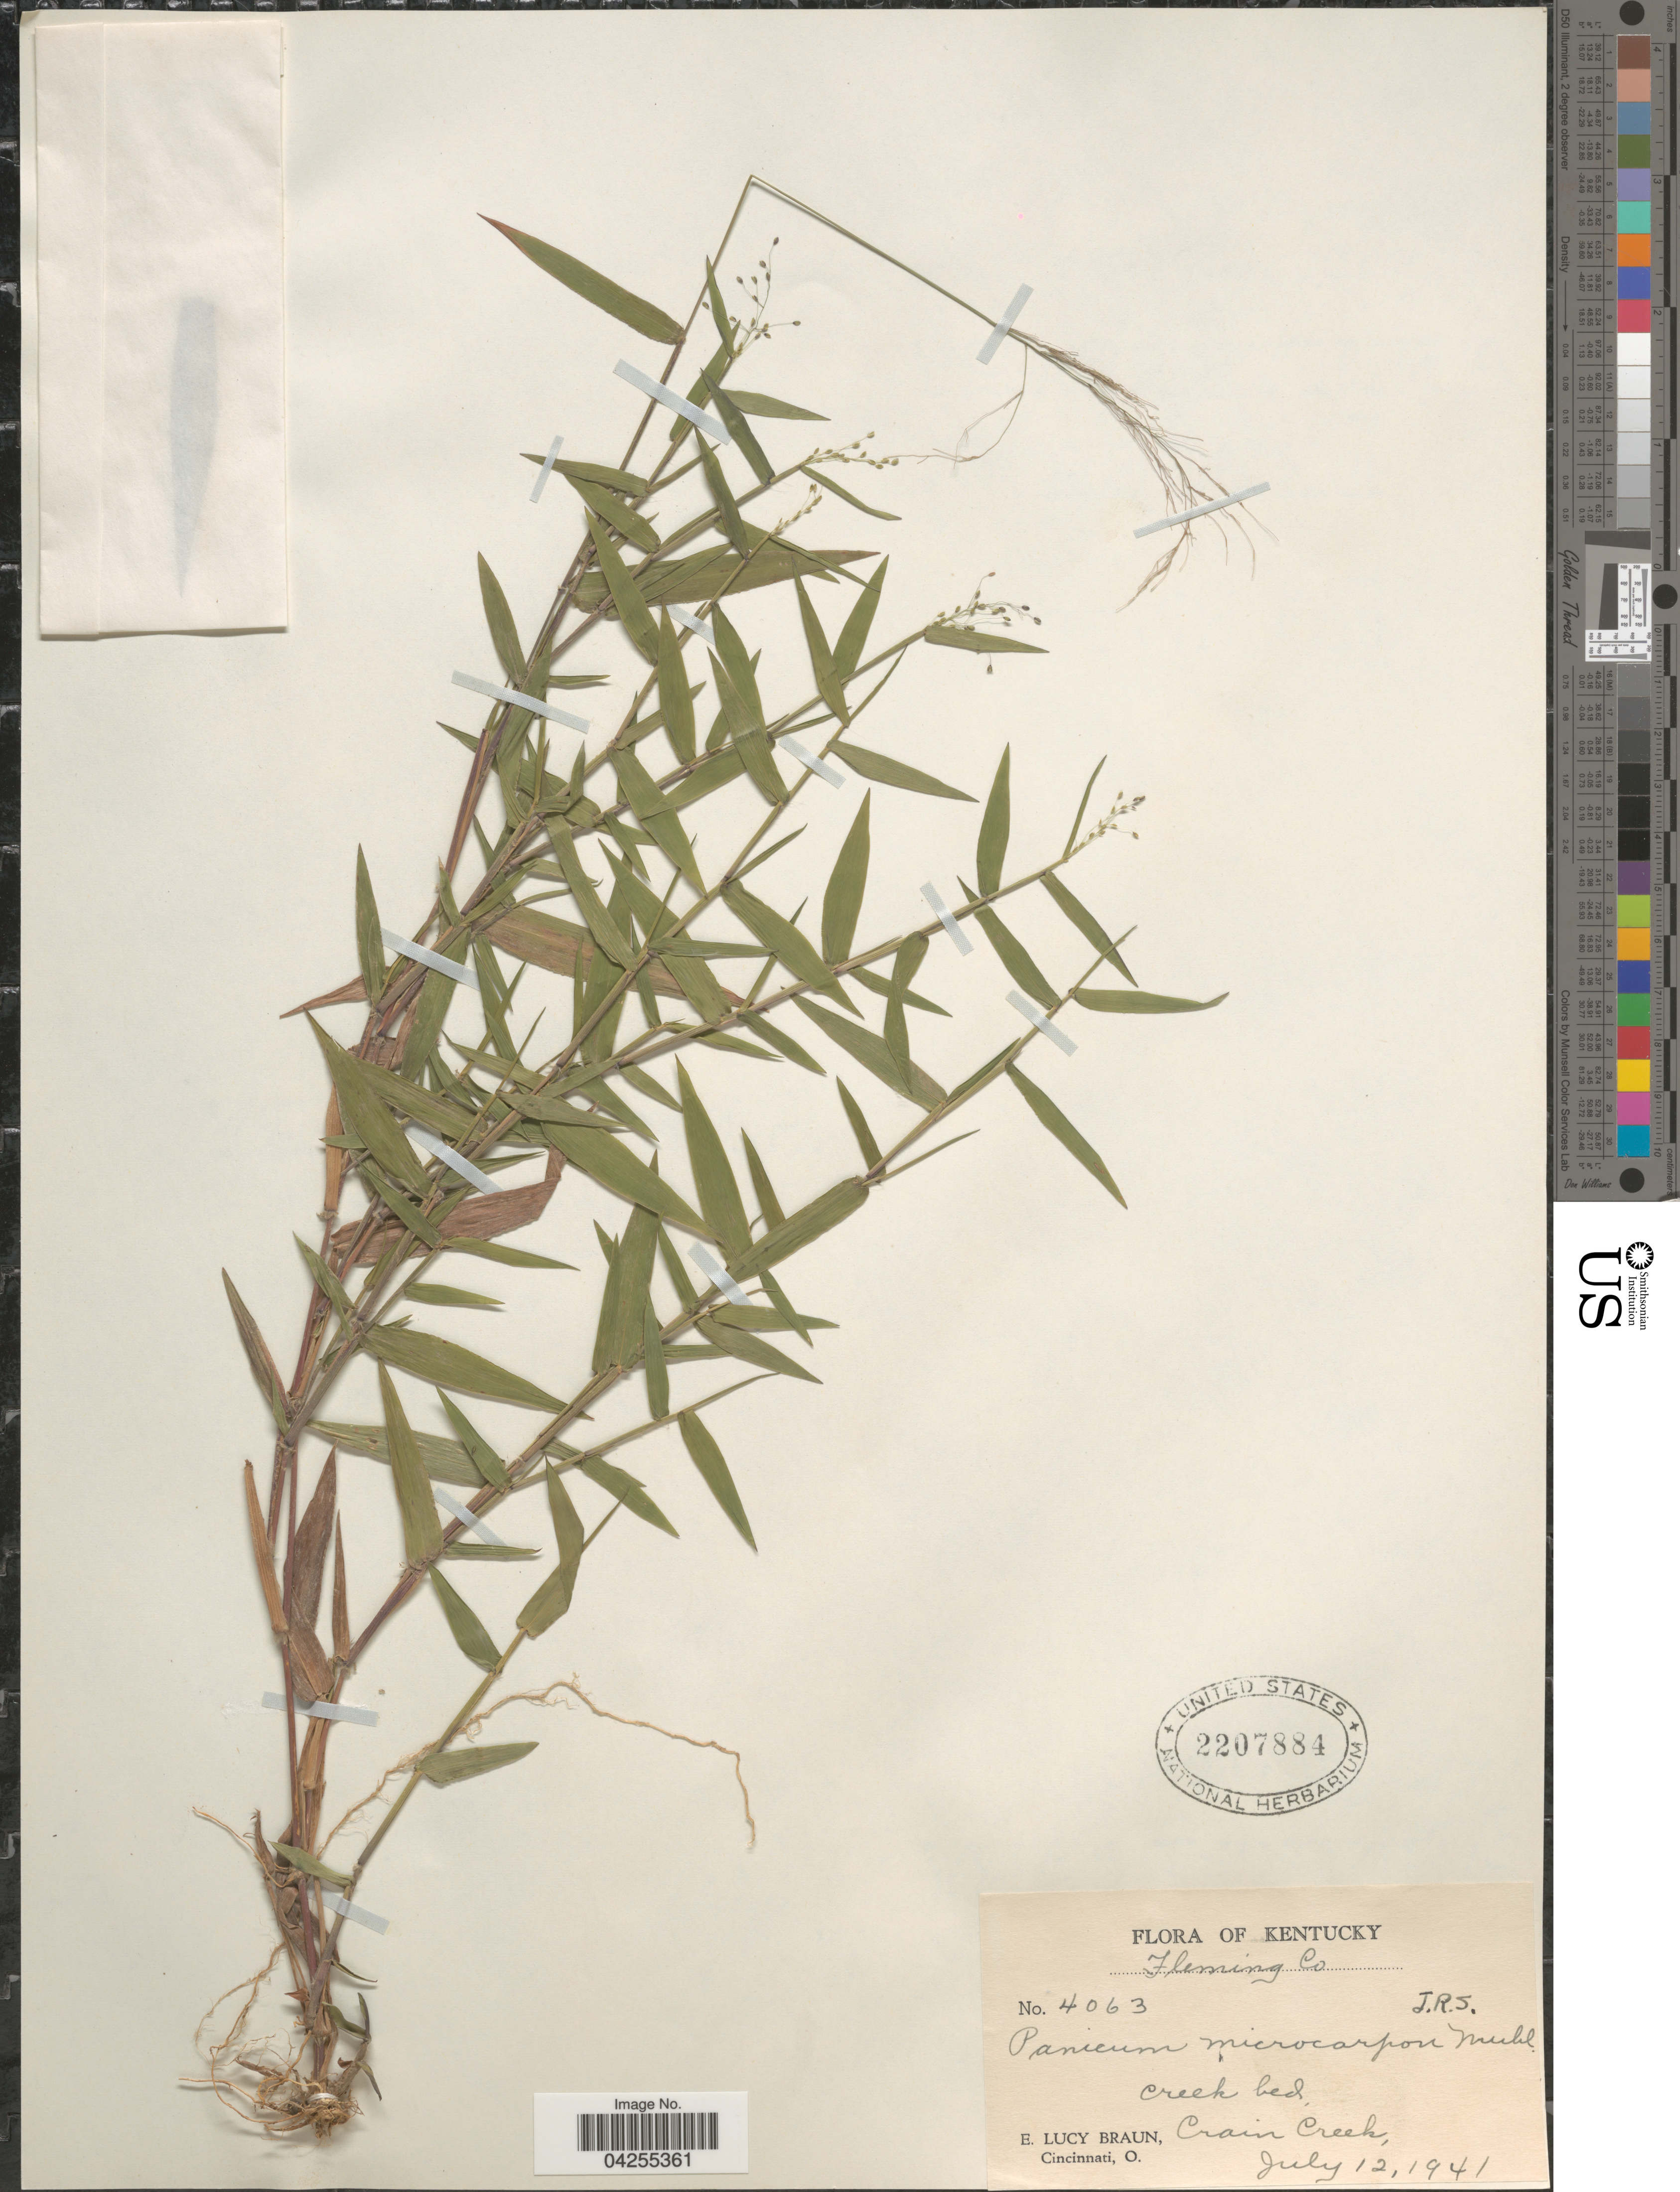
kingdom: Plantae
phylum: Tracheophyta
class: Liliopsida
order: Poales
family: Poaceae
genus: Dichanthelium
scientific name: Dichanthelium dichotomum var. dichotomum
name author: (L.) Gould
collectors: E. L. Braun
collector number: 4063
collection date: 1941-07-12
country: United States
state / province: Kentucky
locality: Fleming Co. Creek bed, Crain Creek.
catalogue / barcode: US 2207884